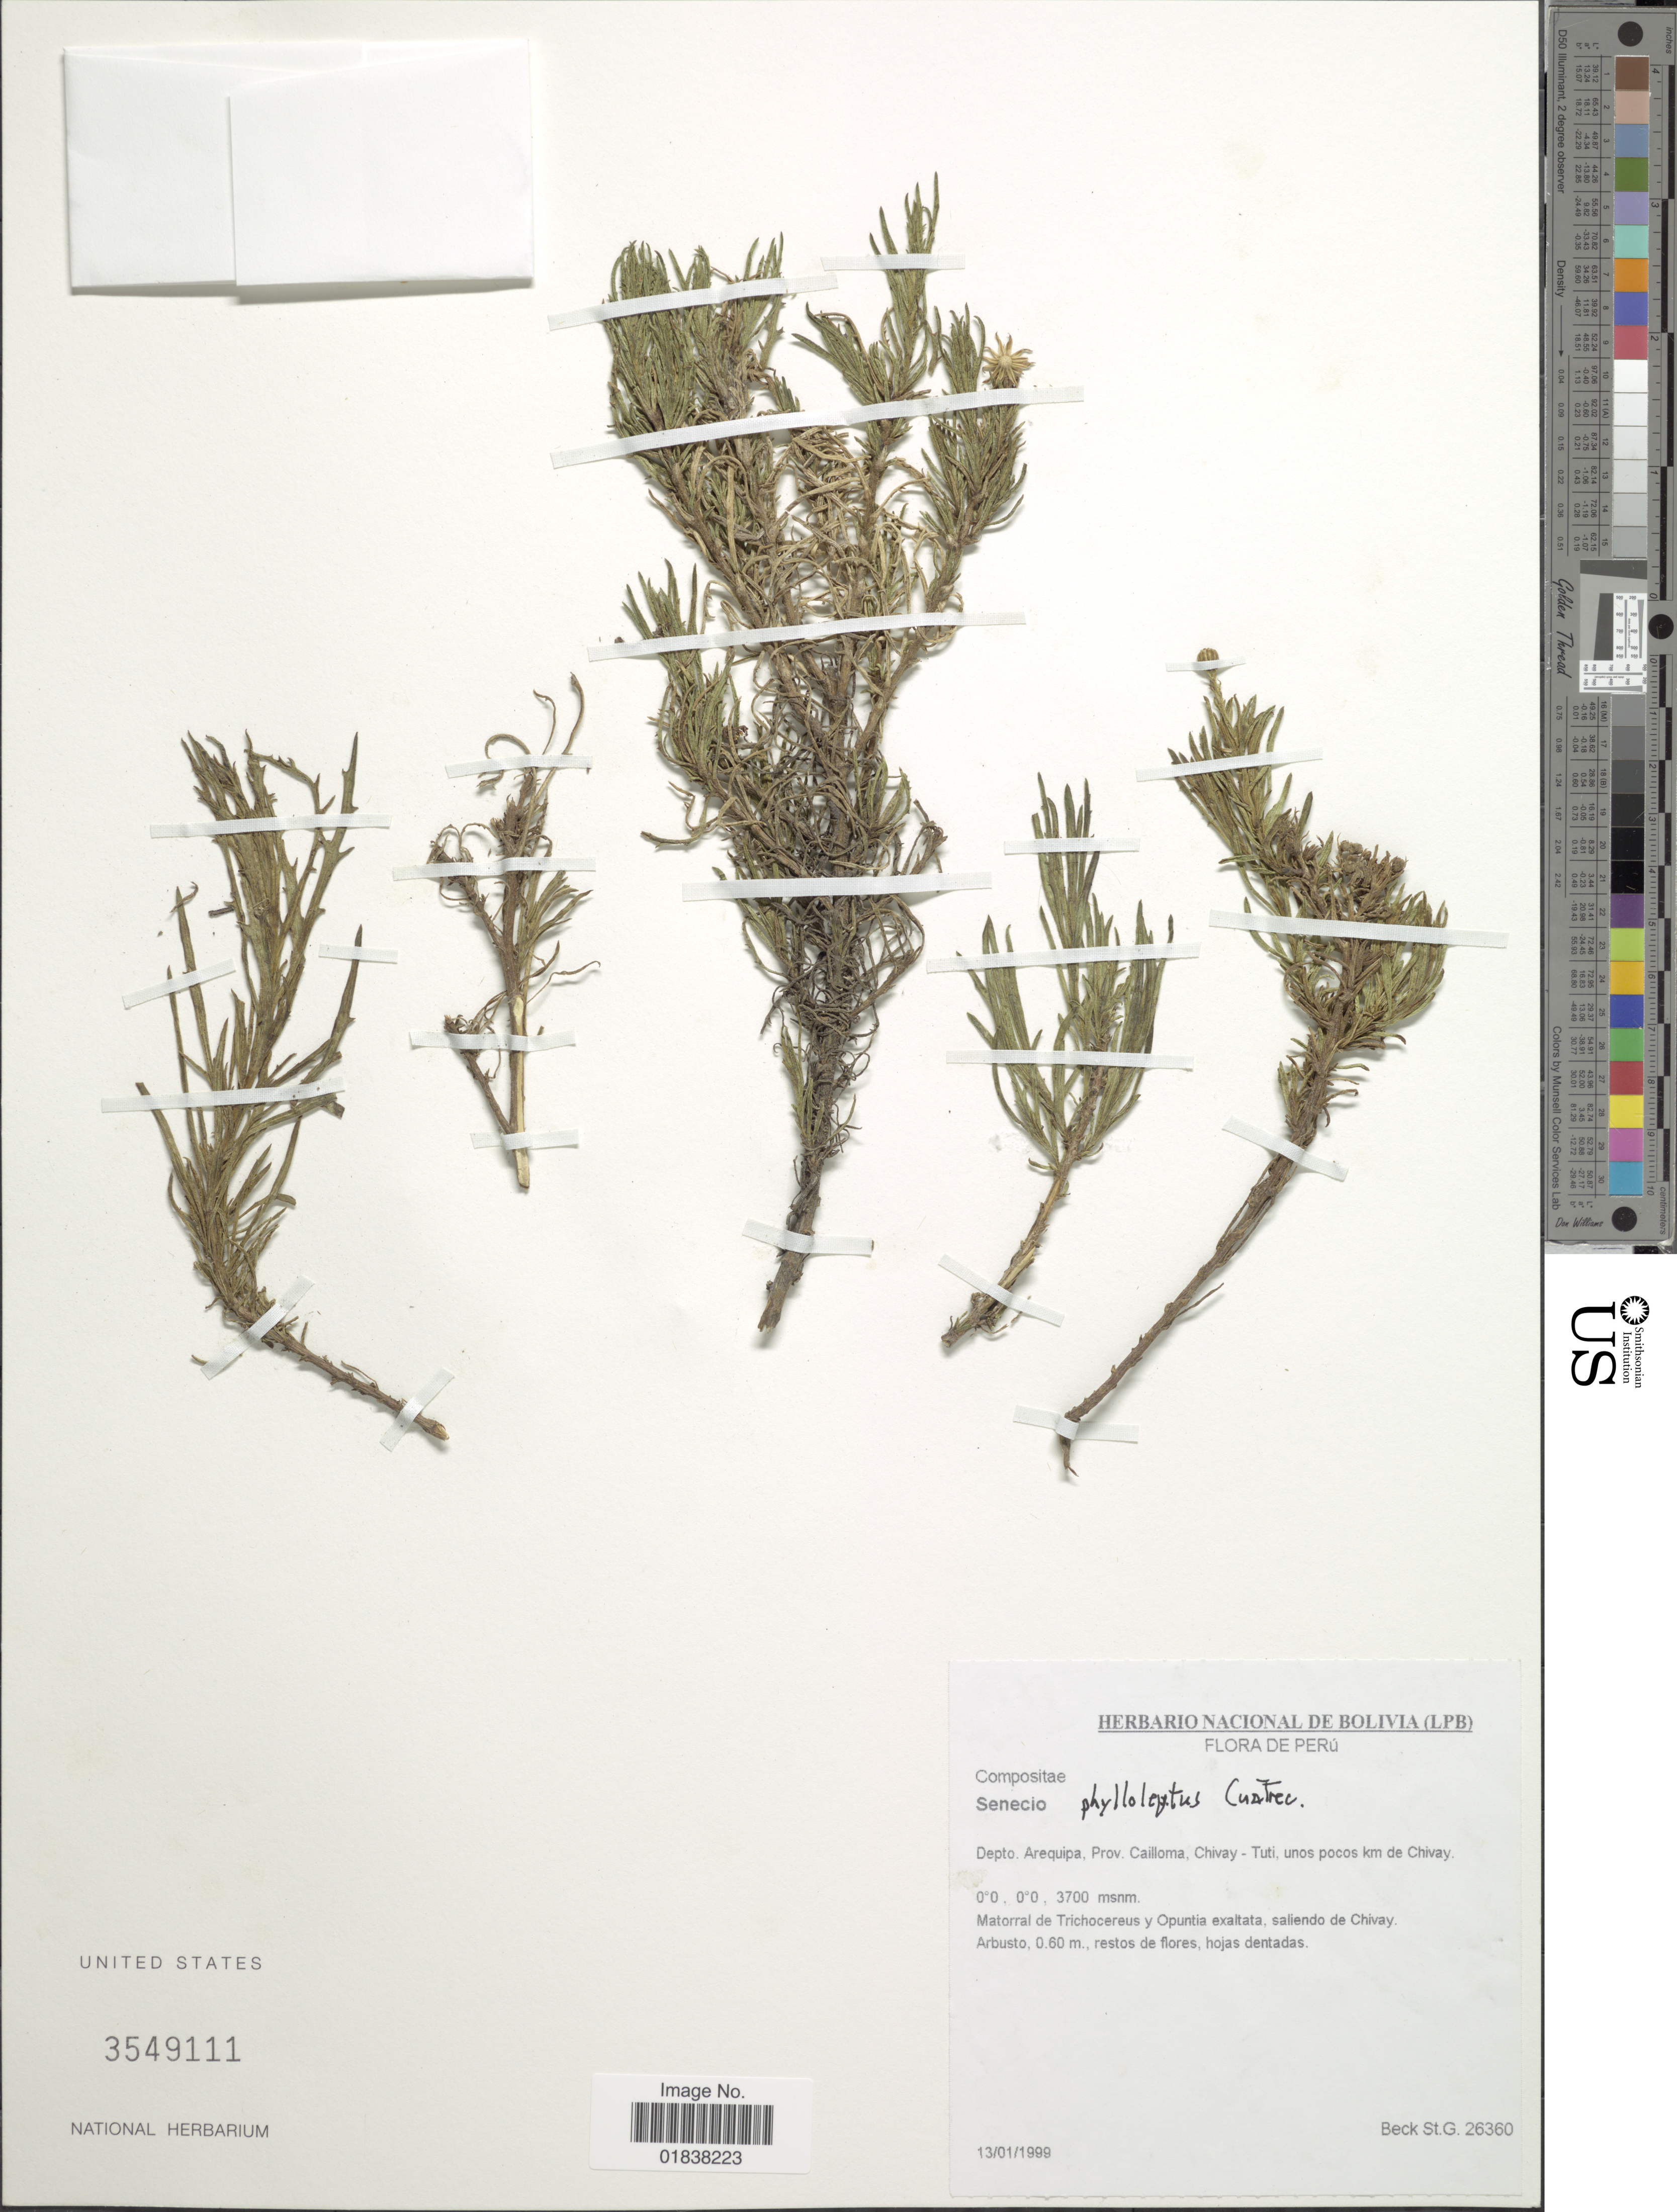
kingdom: Plantae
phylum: Tracheophyta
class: Magnoliopsida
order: Asterales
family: Asteraceae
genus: Senecio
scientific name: Senecio phylloleptus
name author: Cuatrec.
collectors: S. G. Beck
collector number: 26360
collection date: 1999-01-13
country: Peru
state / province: Arequipa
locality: Prov. Cailloma, Chivay-Tuti, unos pocos km de Chivay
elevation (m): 3700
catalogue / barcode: US 3549111